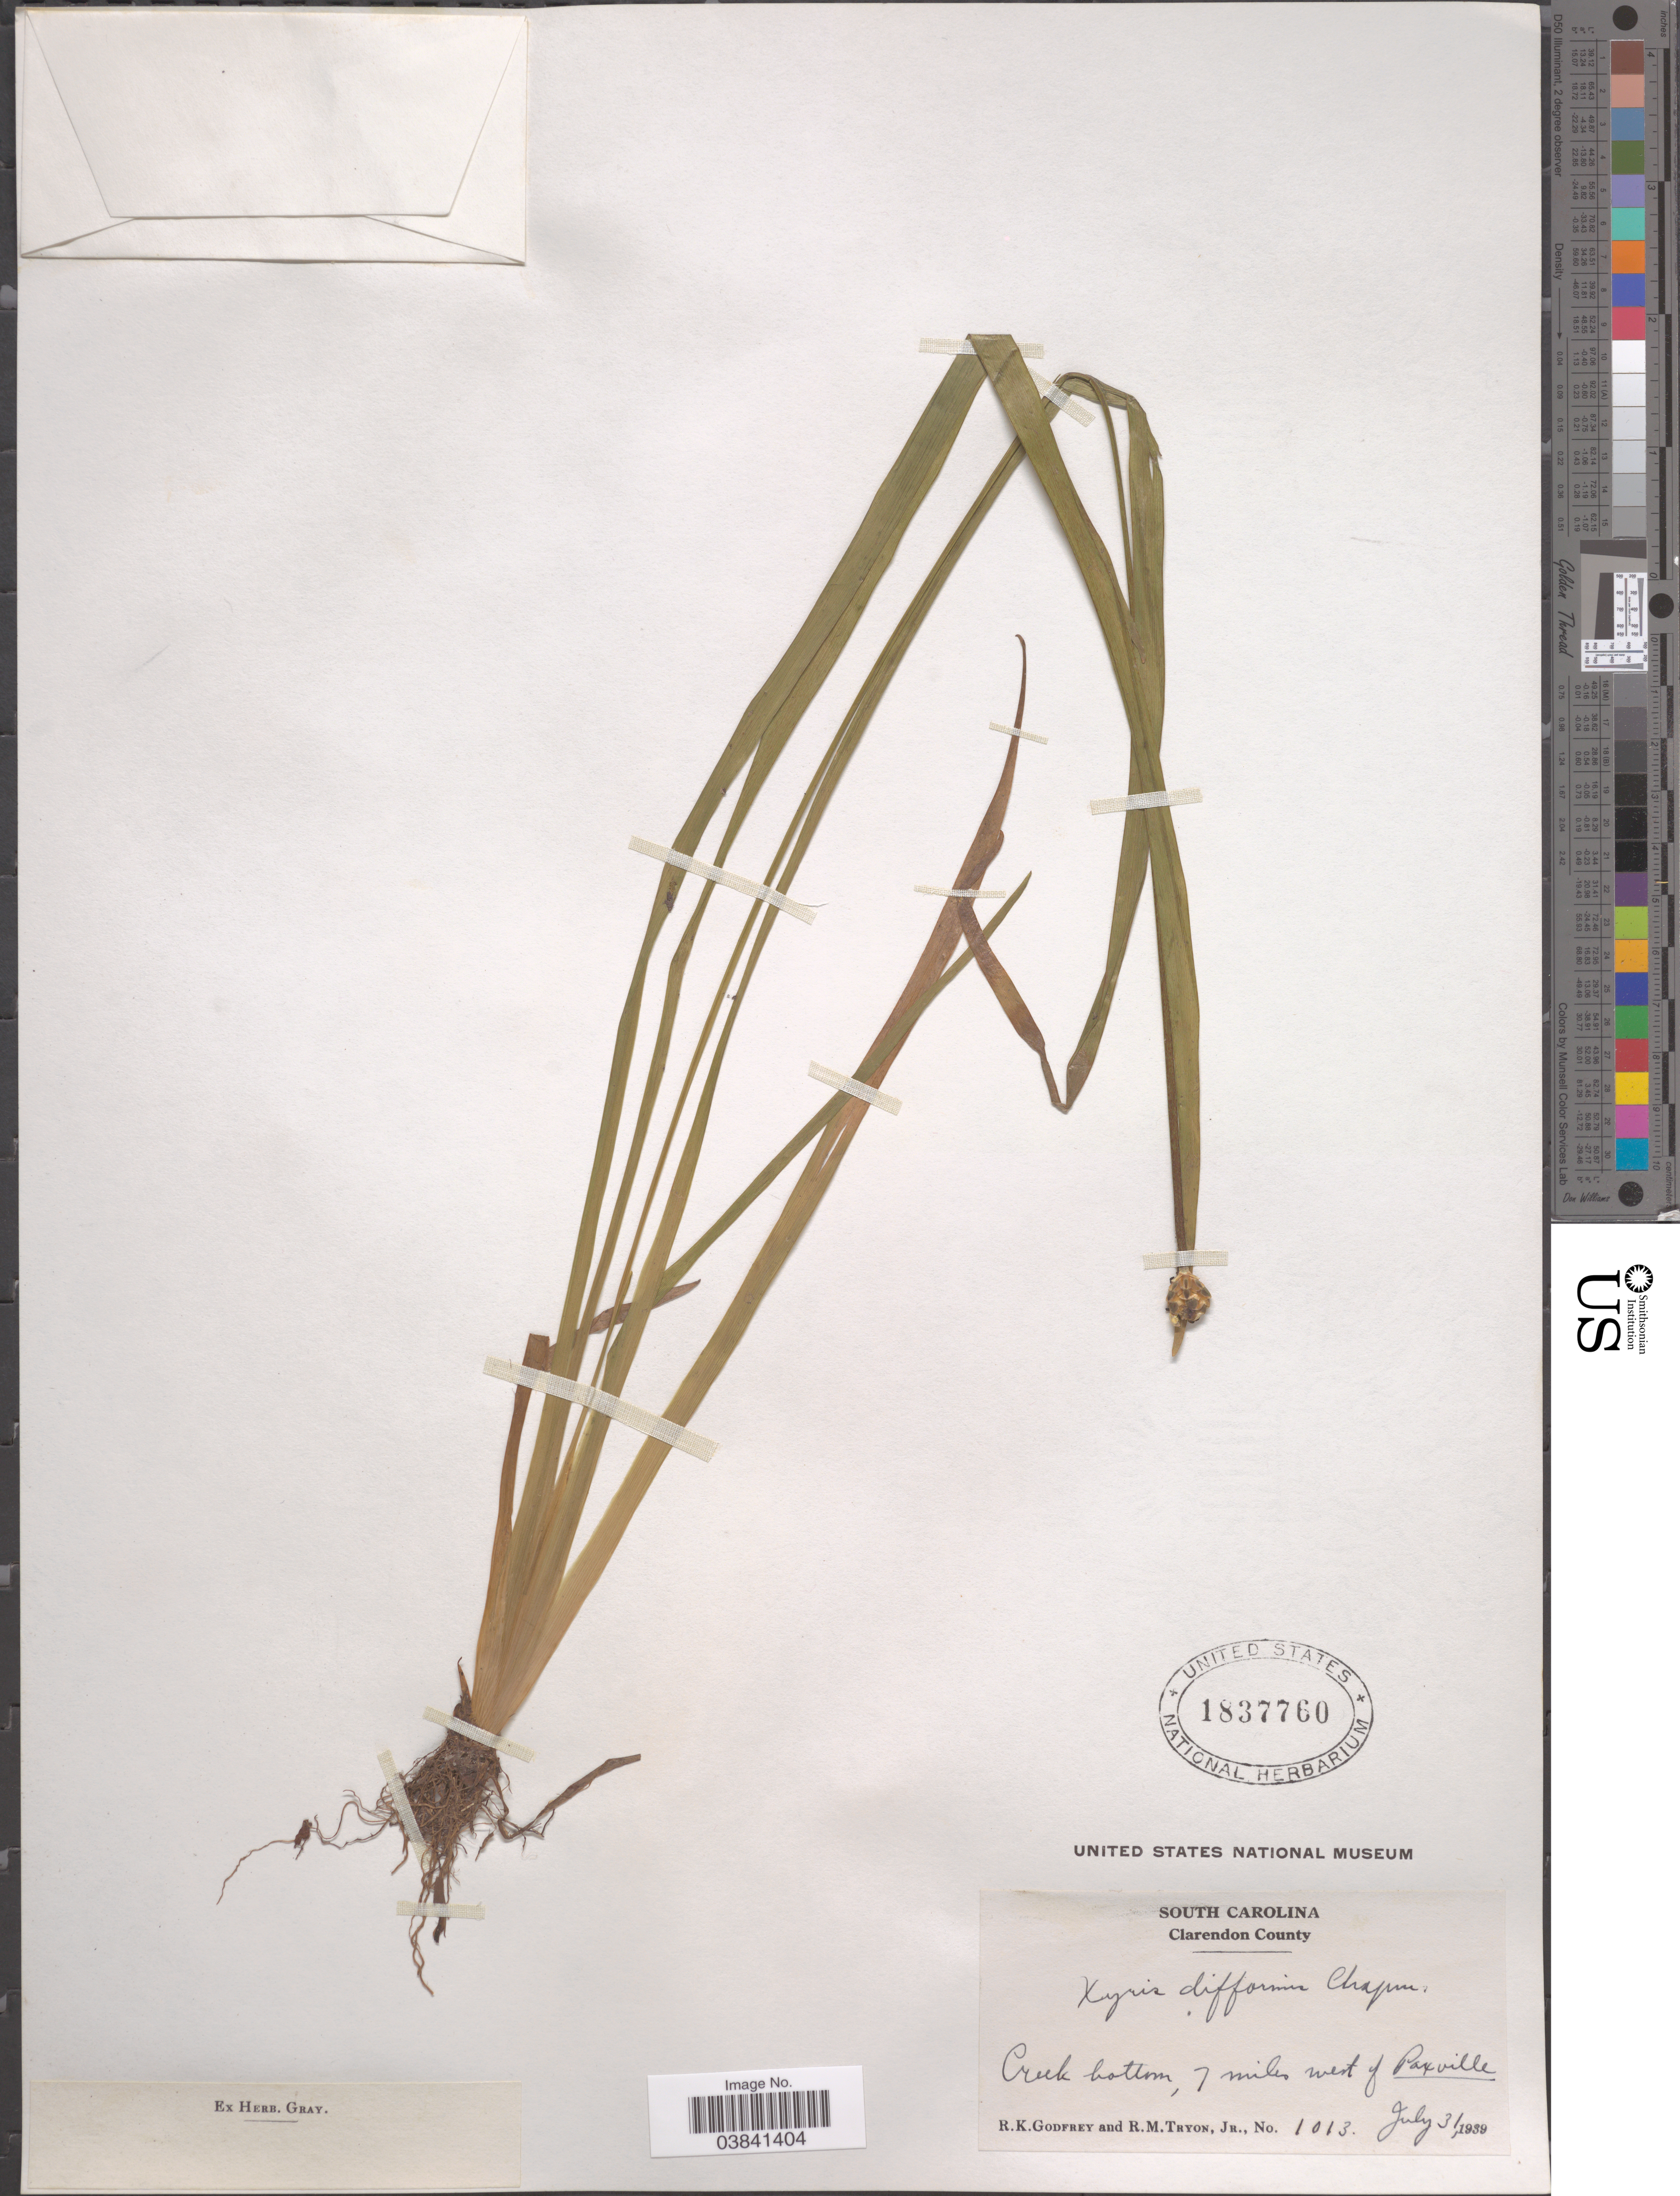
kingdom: Plantae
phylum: Tracheophyta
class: Liliopsida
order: Poales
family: Xyridaceae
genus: Xyris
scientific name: Xyris difformis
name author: Chapm.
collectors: R. K. Godfrey & R. Tryon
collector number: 1013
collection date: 1939-07-31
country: United States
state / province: South Carolina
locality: Clarendon County. Creek bottom, 7 miles west of Paxville.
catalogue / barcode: US 1837760